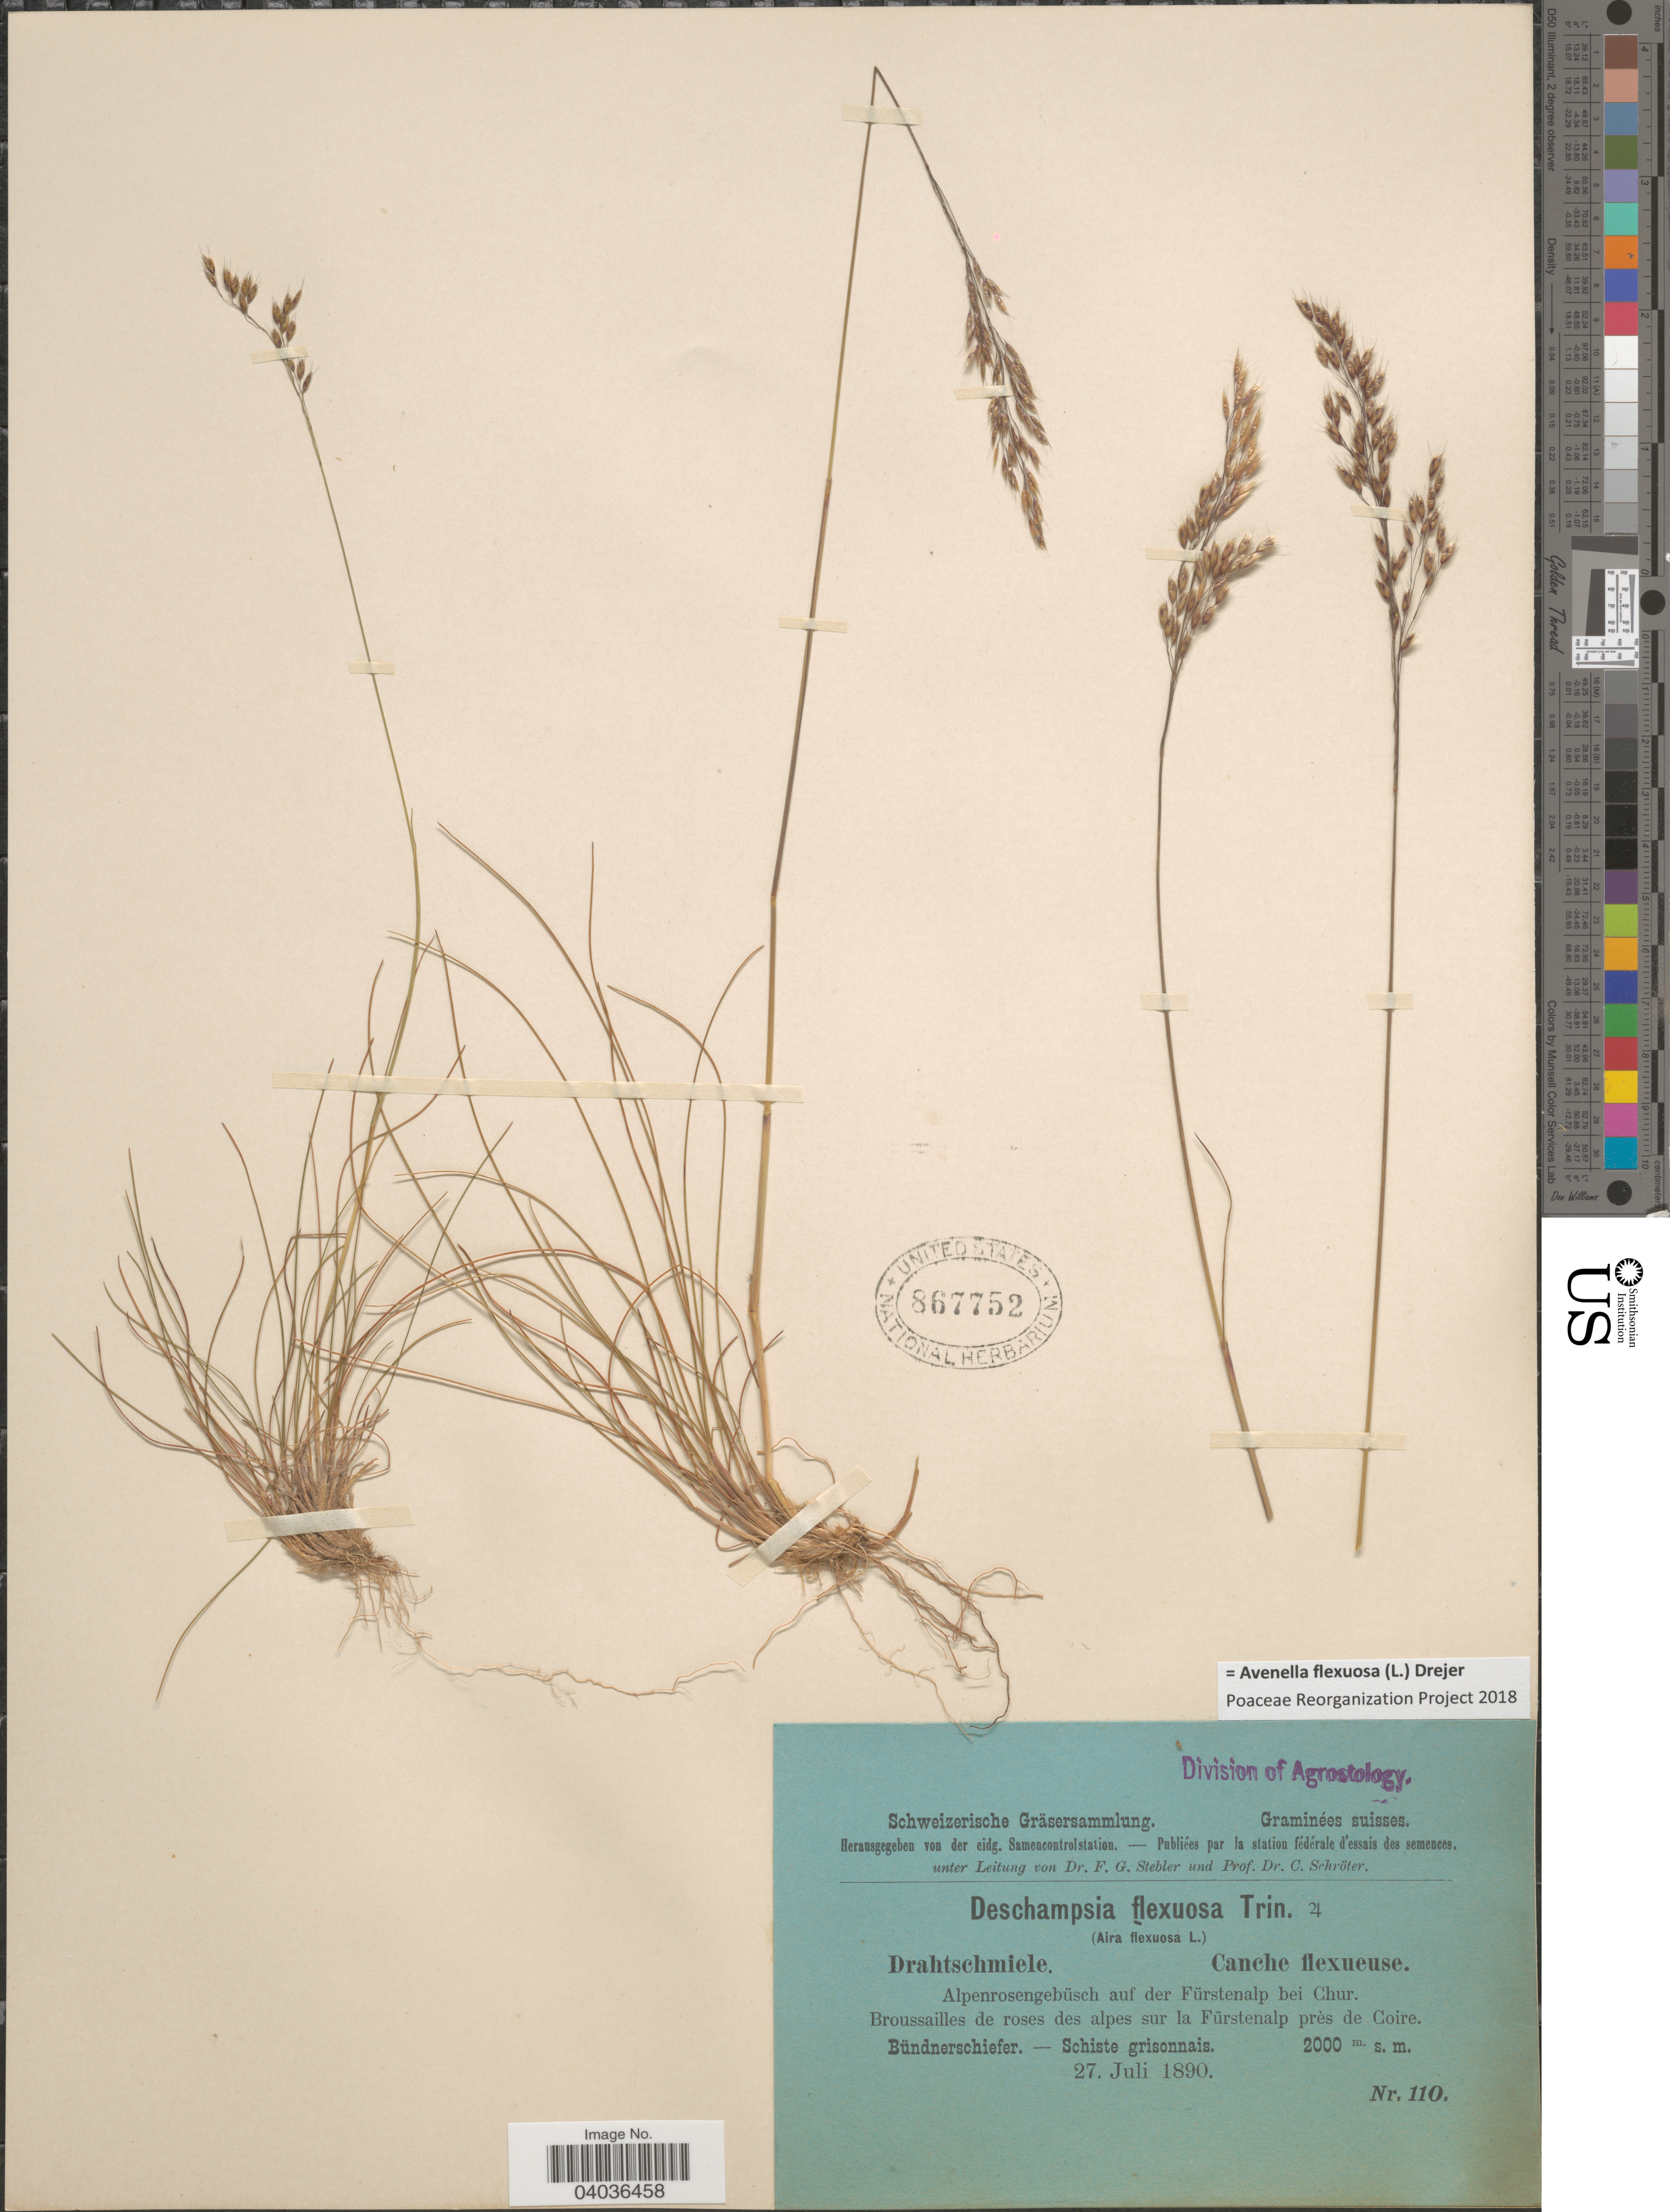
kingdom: Plantae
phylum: Tracheophyta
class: Liliopsida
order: Poales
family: Poaceae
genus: Avenella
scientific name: Avenella flexuosa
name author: (L.) Drejer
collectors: Stebler, F.G. & Schröter, C.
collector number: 110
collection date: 1890-07-27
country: Switzerland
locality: Suisses. Alpenrosengebüsch auf der Fürstenalp bei Chur. Broussailles de roses des alpes sur la Fürstenalp près de Coire.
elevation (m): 2000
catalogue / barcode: US 867752